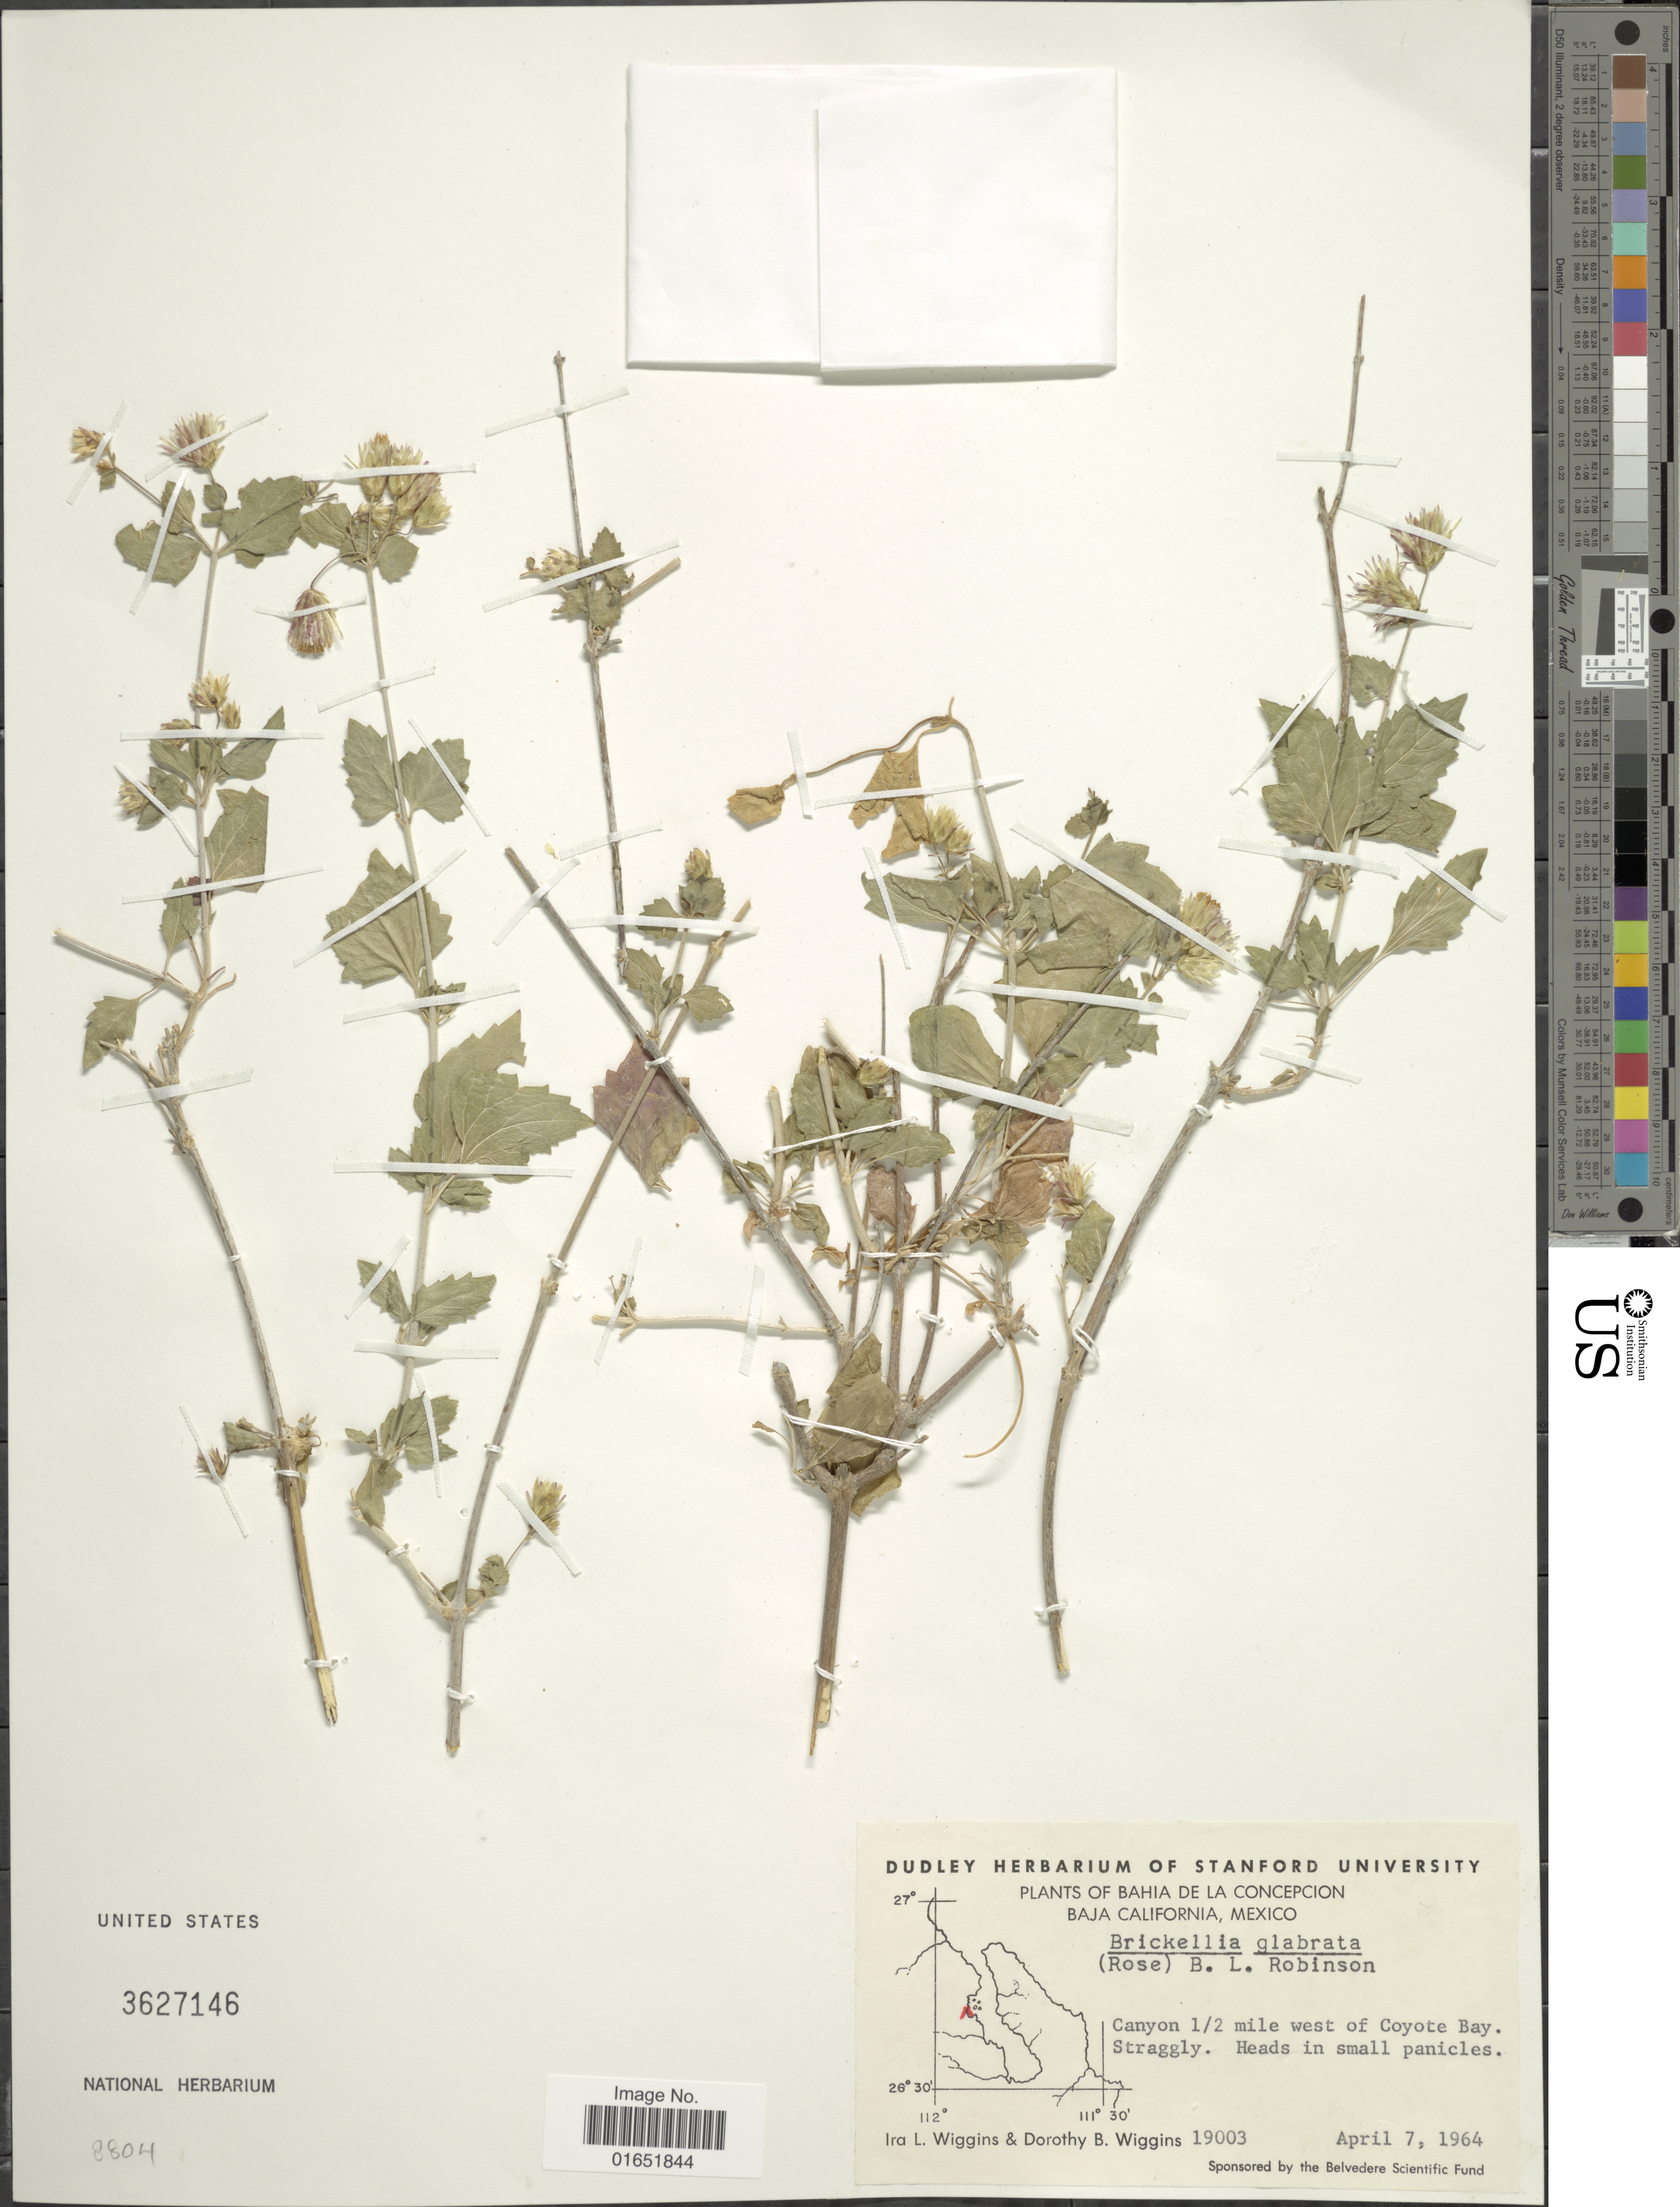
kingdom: Plantae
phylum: Tracheophyta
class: Magnoliopsida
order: Asterales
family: Asteraceae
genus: Brickellia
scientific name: Brickellia glabrata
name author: (Rose) B.L. Rob.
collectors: I. L. Wiggins & D. B. Wiggins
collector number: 19003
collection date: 1964-04-07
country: Mexico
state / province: Baja California Sur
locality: Bahia de la Concepcion, Canyon 1/2 mile west of Coyote Bay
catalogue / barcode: US 3627146